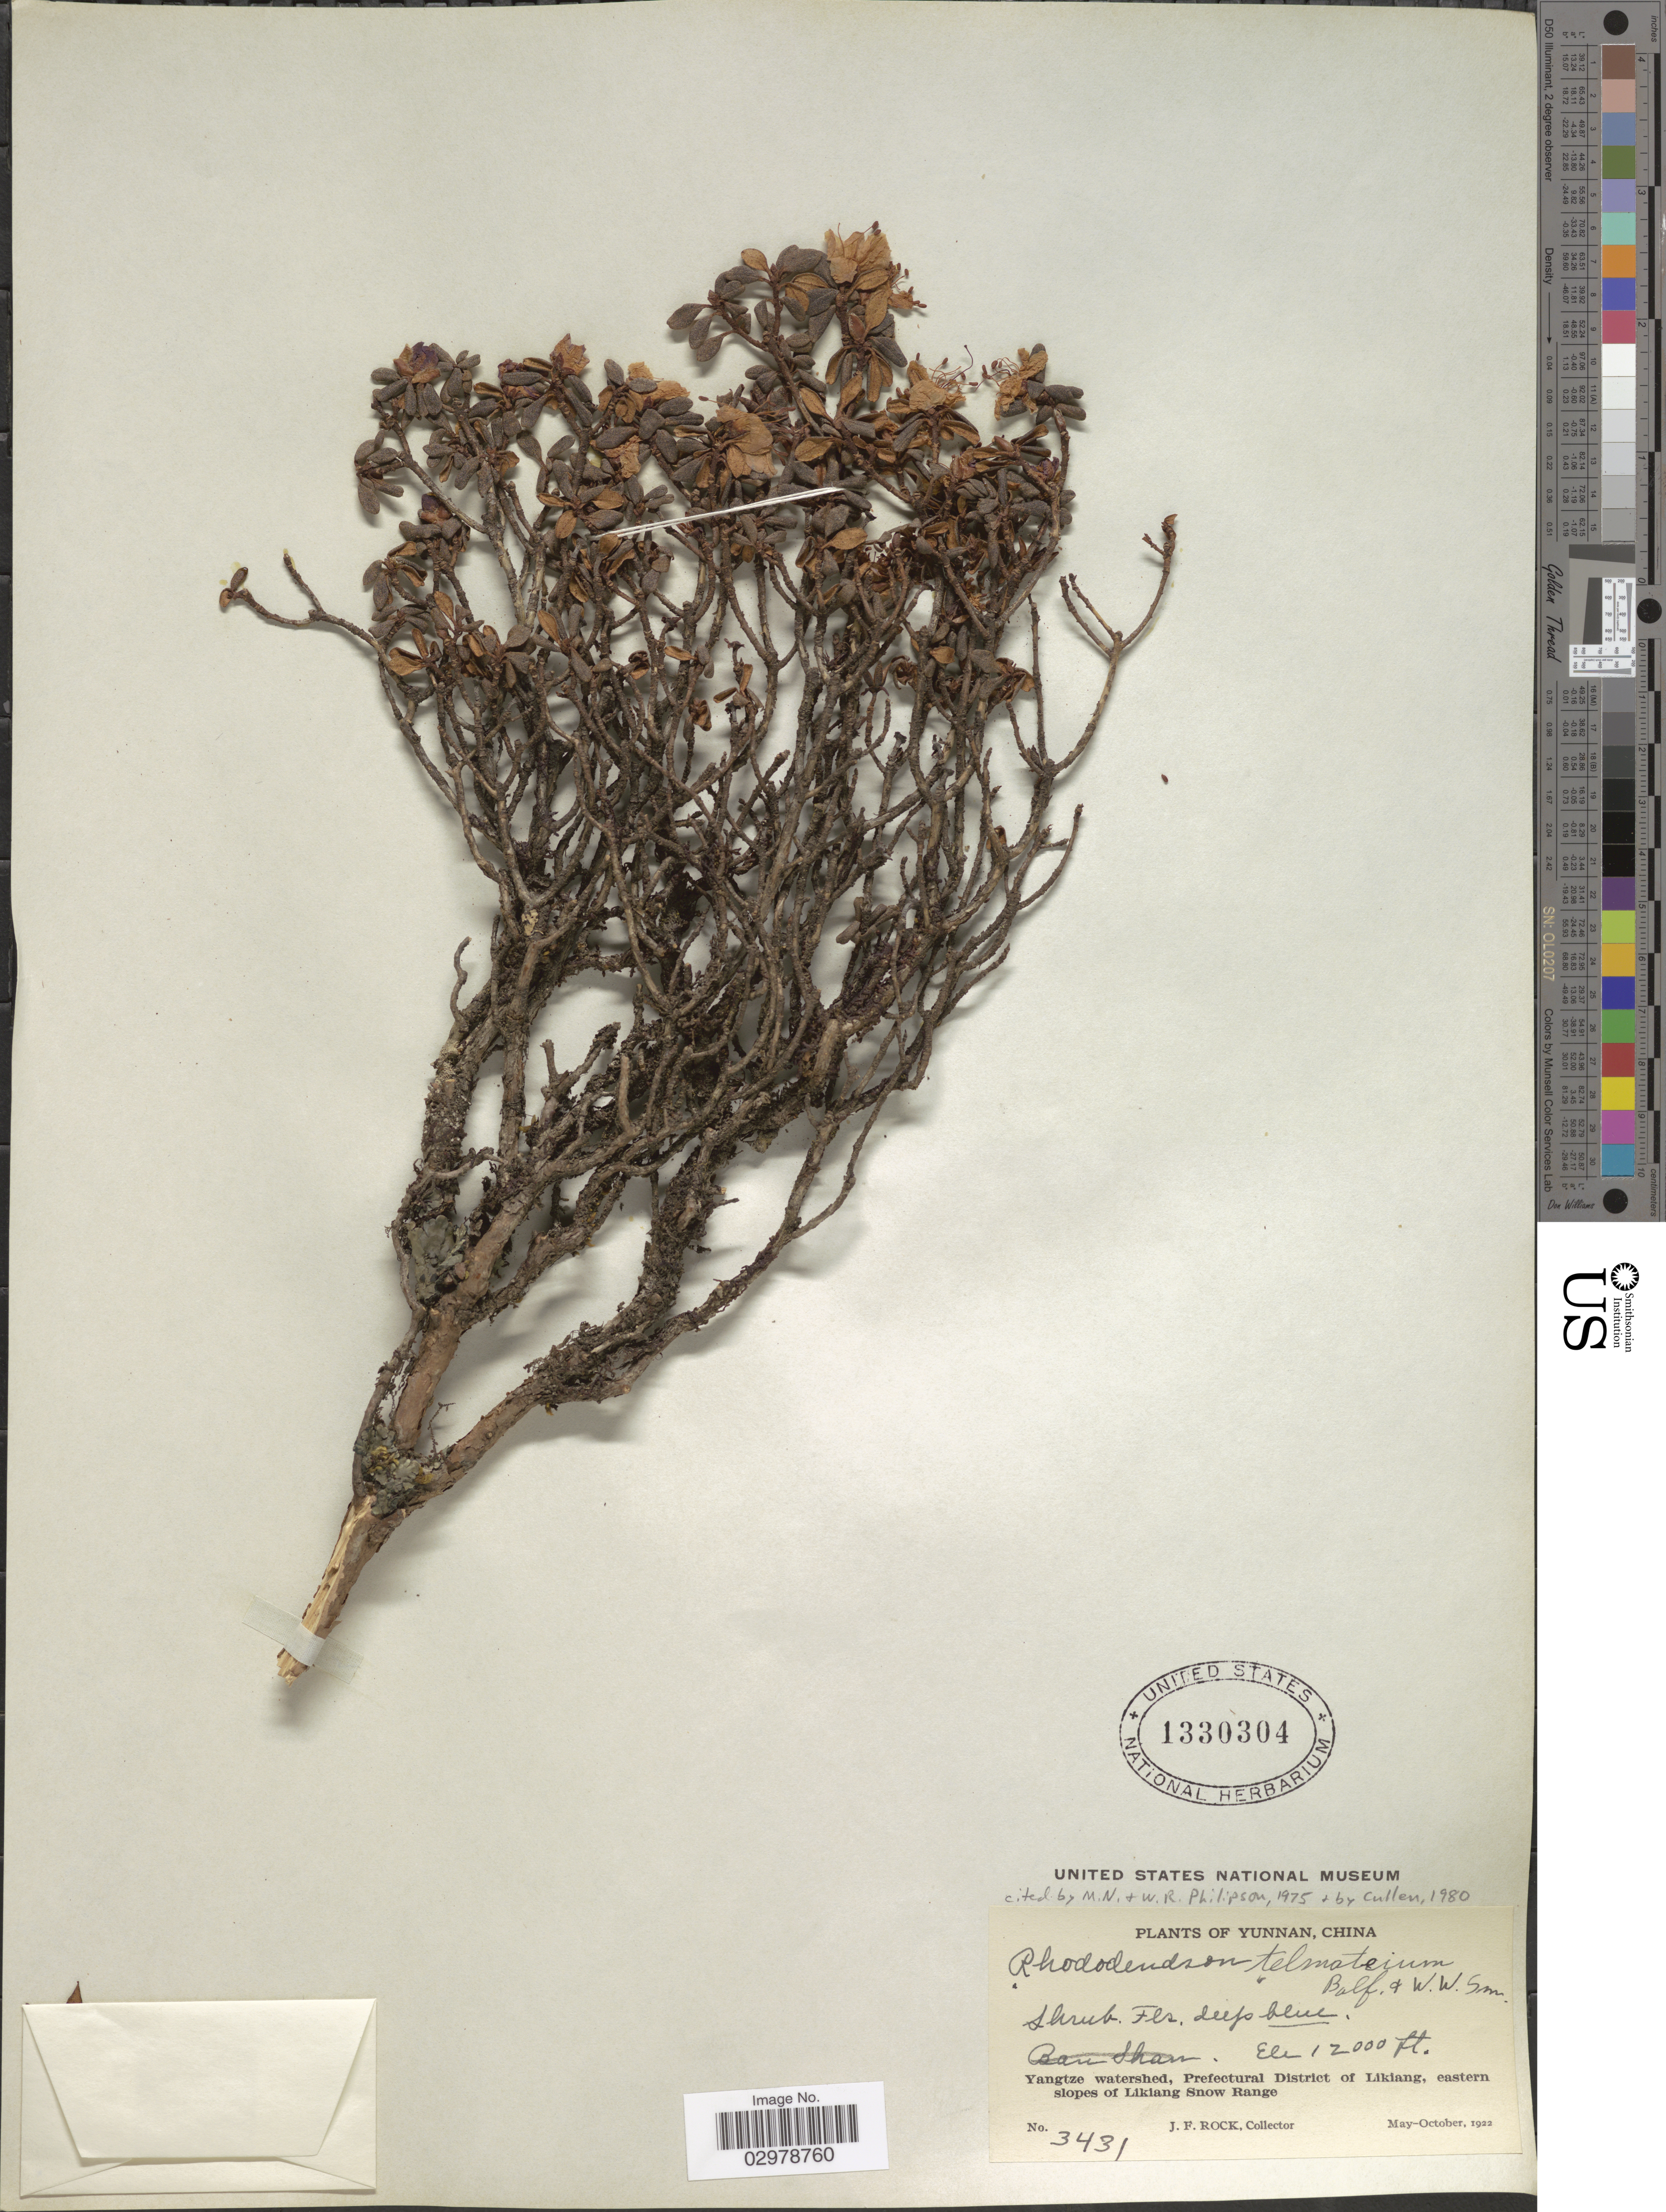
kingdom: Plantae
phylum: Tracheophyta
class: Magnoliopsida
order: Ericales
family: Ericaceae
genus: Rhododendron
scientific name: Rhododendron telmateium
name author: Balf. f. & W.W. Sm.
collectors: J. Rock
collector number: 3431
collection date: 1922-05/1922-10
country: China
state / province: Yunnan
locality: Yangtze watershed, Prefectural District of Likiang, eastern slopes of Likiang Snow Range.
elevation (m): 3658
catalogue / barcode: US 1330304